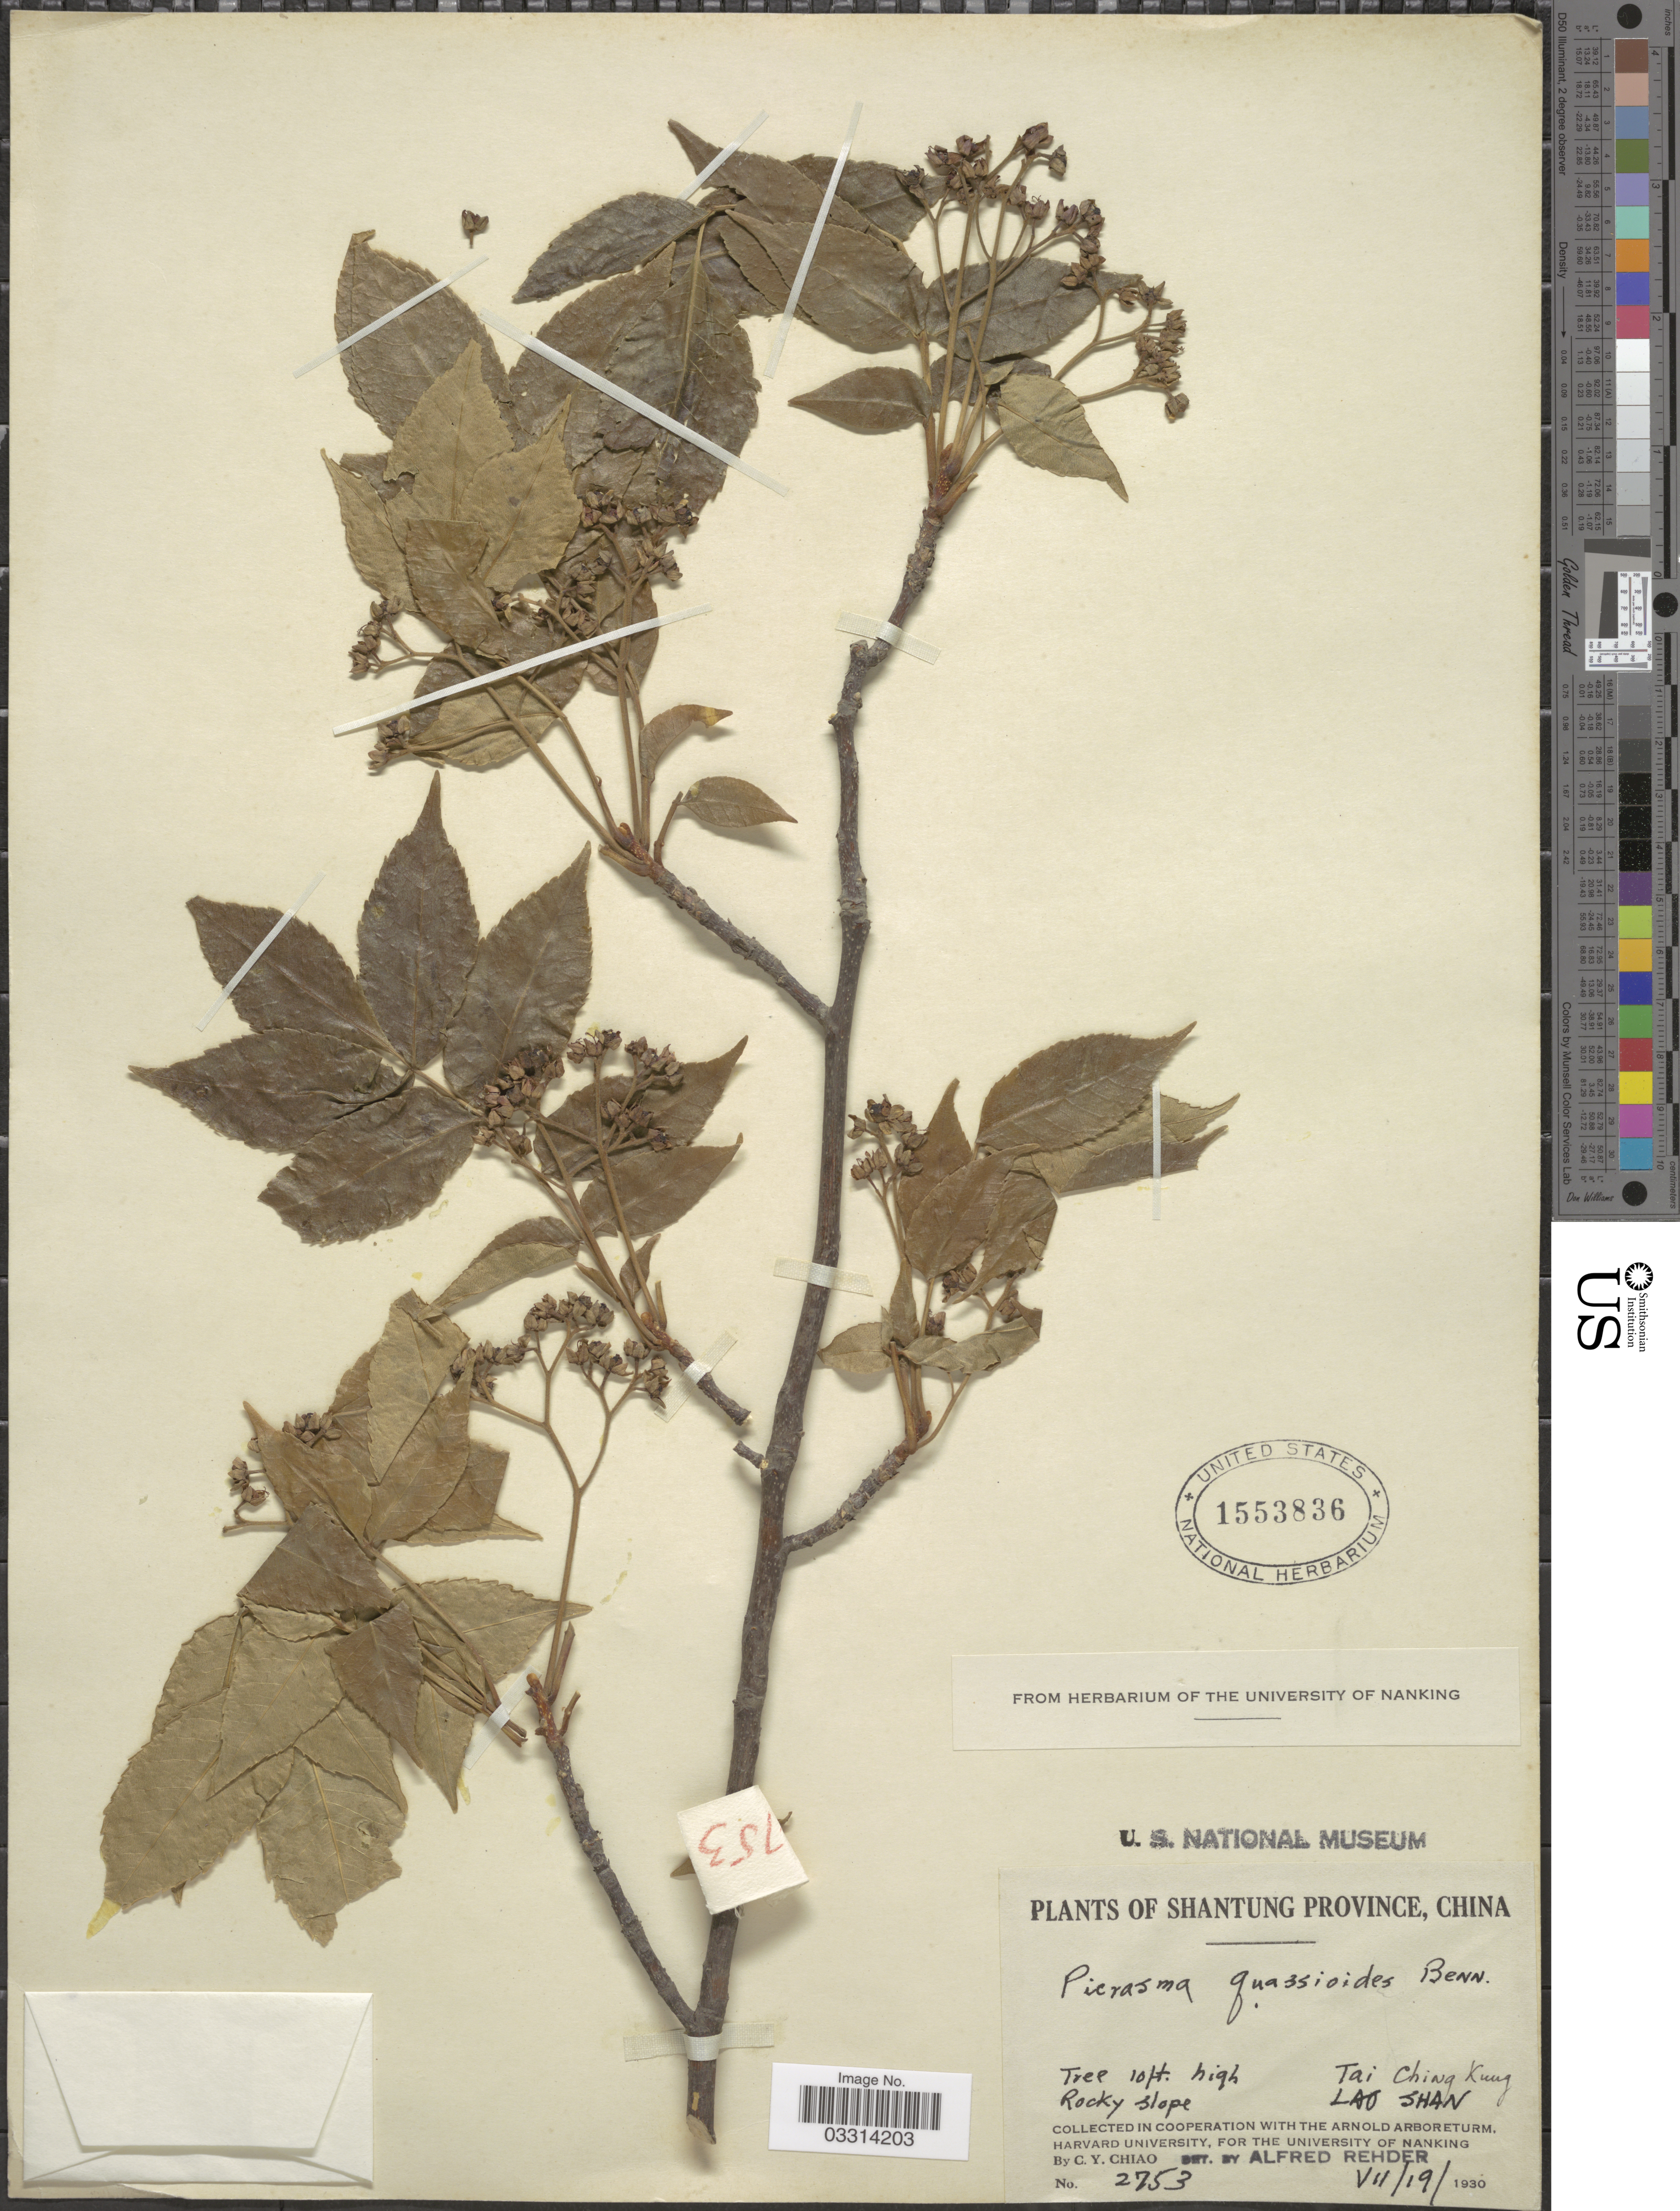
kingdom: Plantae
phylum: Tracheophyta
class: Magnoliopsida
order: Sapindales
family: Simaroubaceae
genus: Picrasma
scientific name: Picrasma quassioides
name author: (D. Don) Benn.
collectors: C. Y. Chiao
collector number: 2753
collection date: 1930-07-19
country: China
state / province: Shandong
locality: Shantung Province. Tai Ching Kung, Lao Shan.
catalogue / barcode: US 1553836